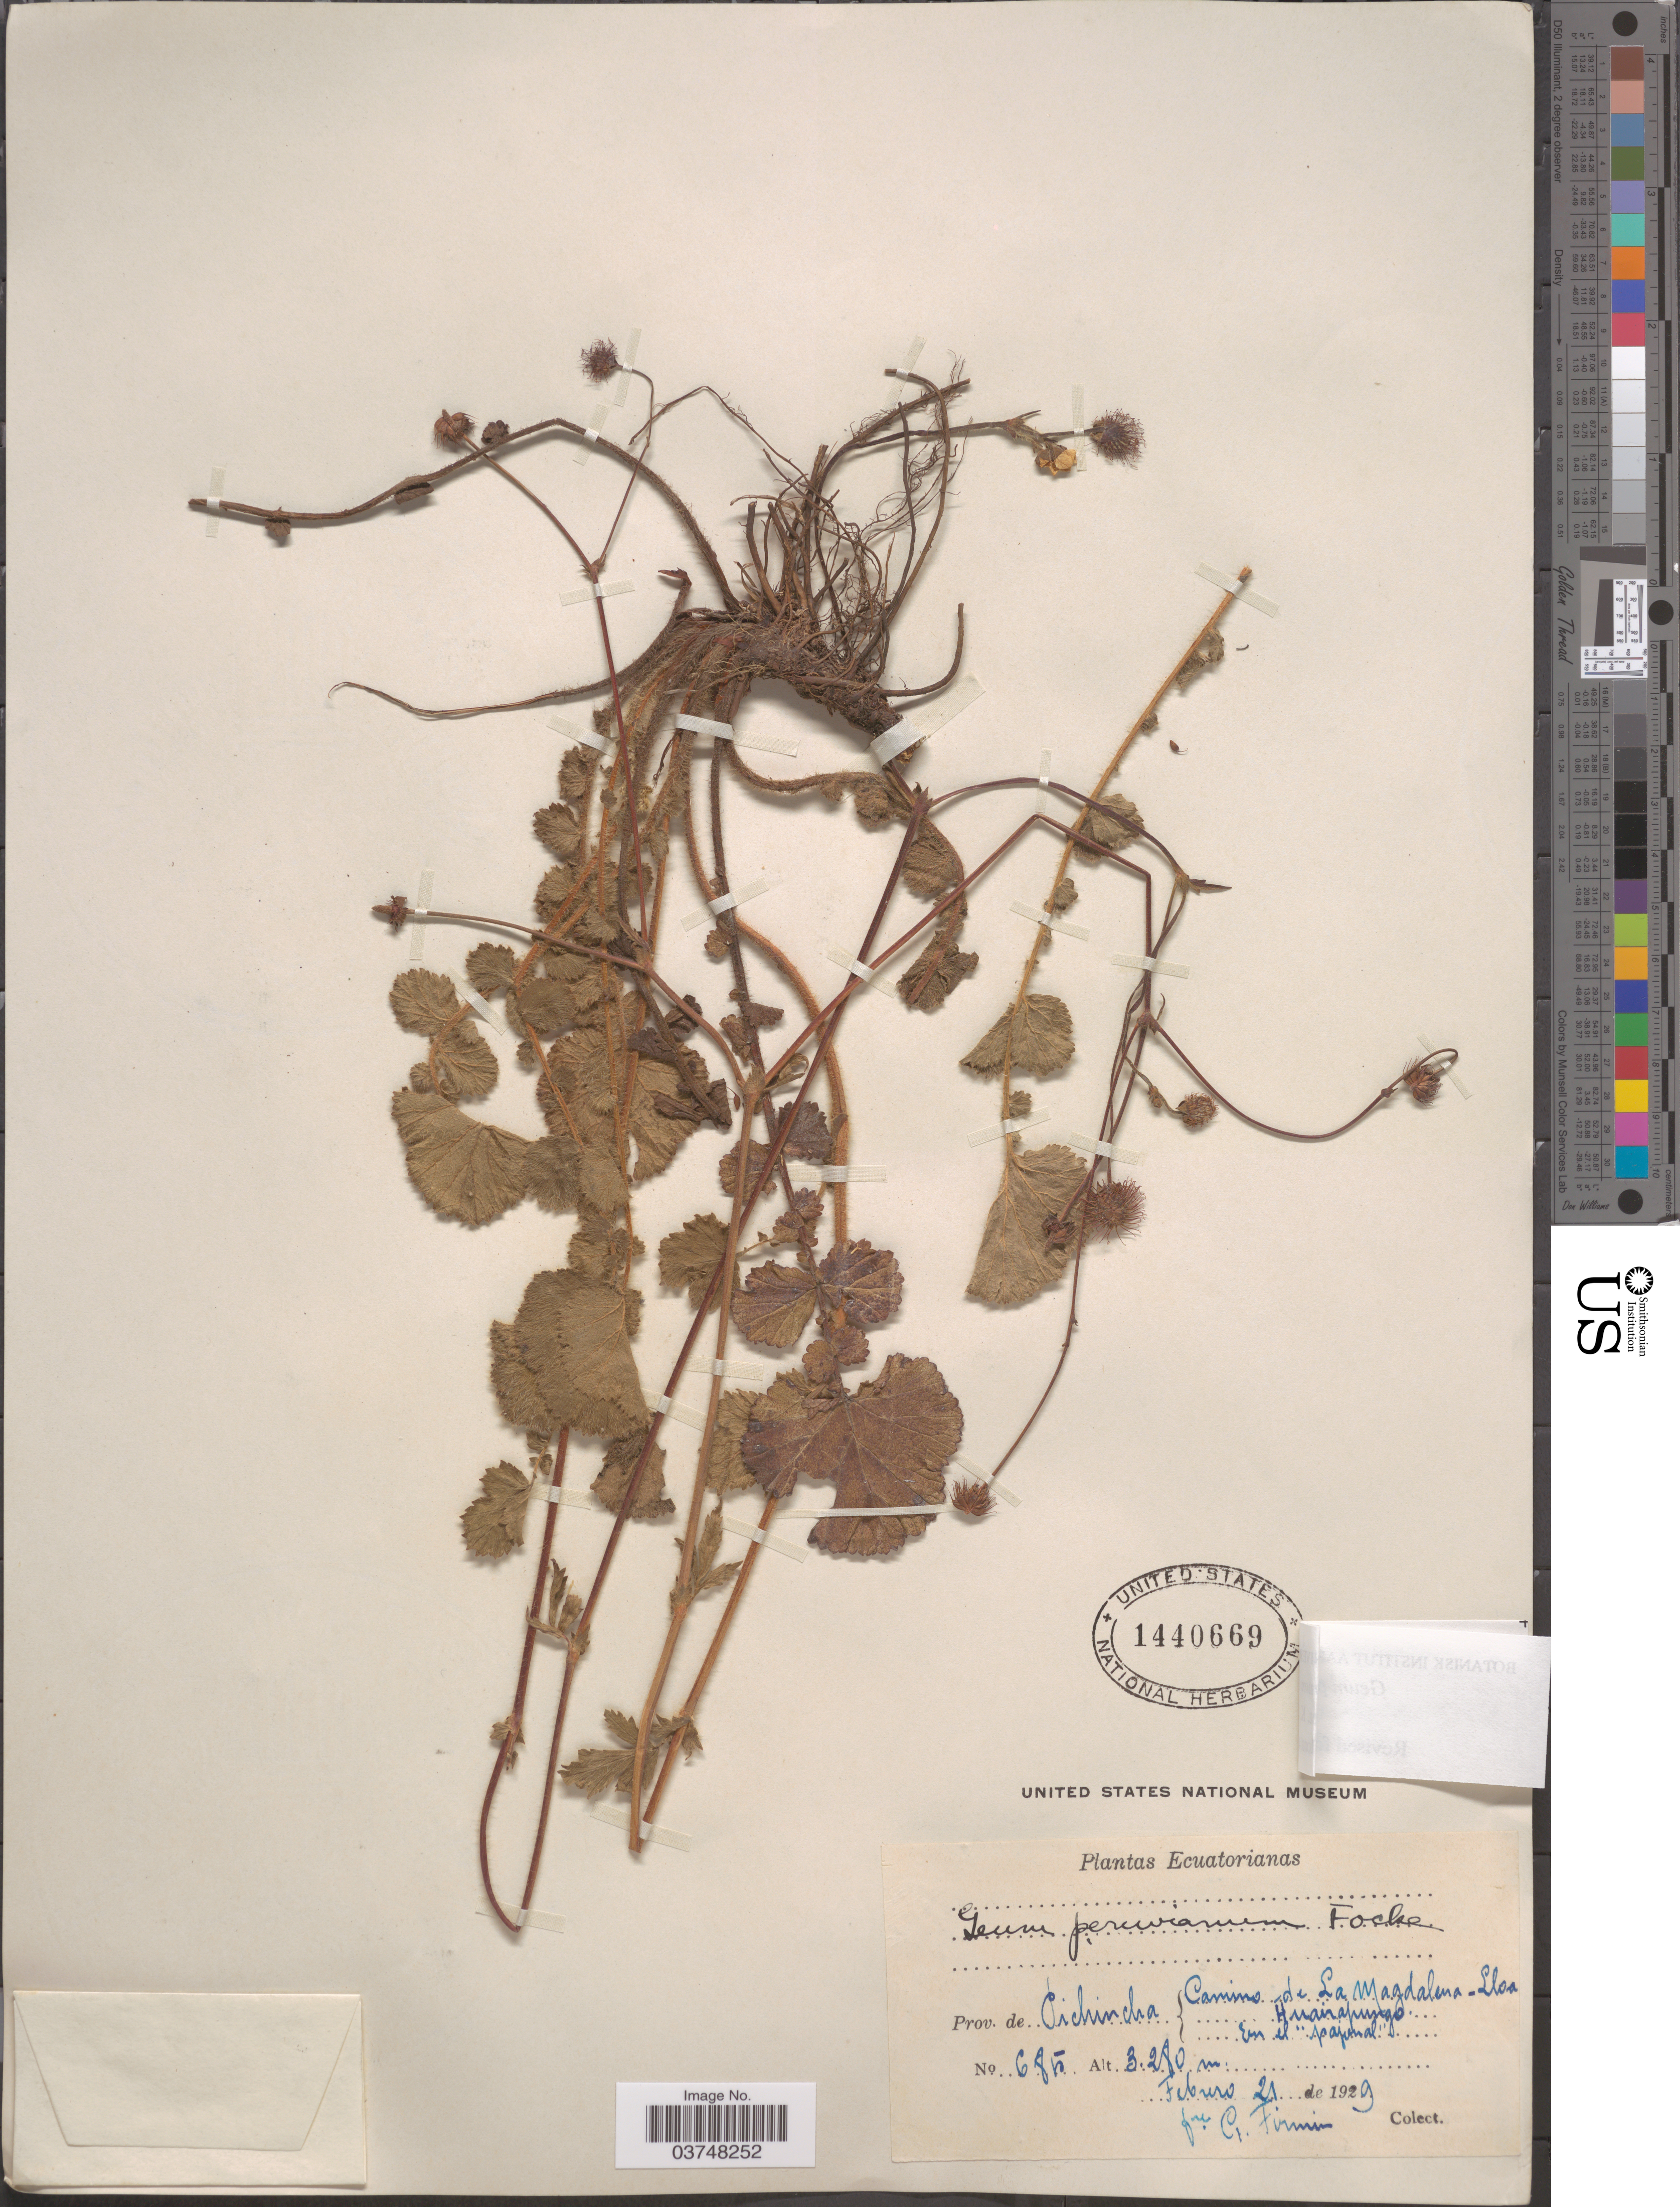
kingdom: Plantae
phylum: Tracheophyta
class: Magnoliopsida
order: Rosales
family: Rosaceae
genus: Geum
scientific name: Geum peruvianum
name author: Focke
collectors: F. Firmin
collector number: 685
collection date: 1929-02-21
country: Ecuador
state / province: Pichincha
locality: Camino de La Magdalena-Lloa Huairapungo. En el "pajonal".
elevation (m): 3280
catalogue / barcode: US 1440669